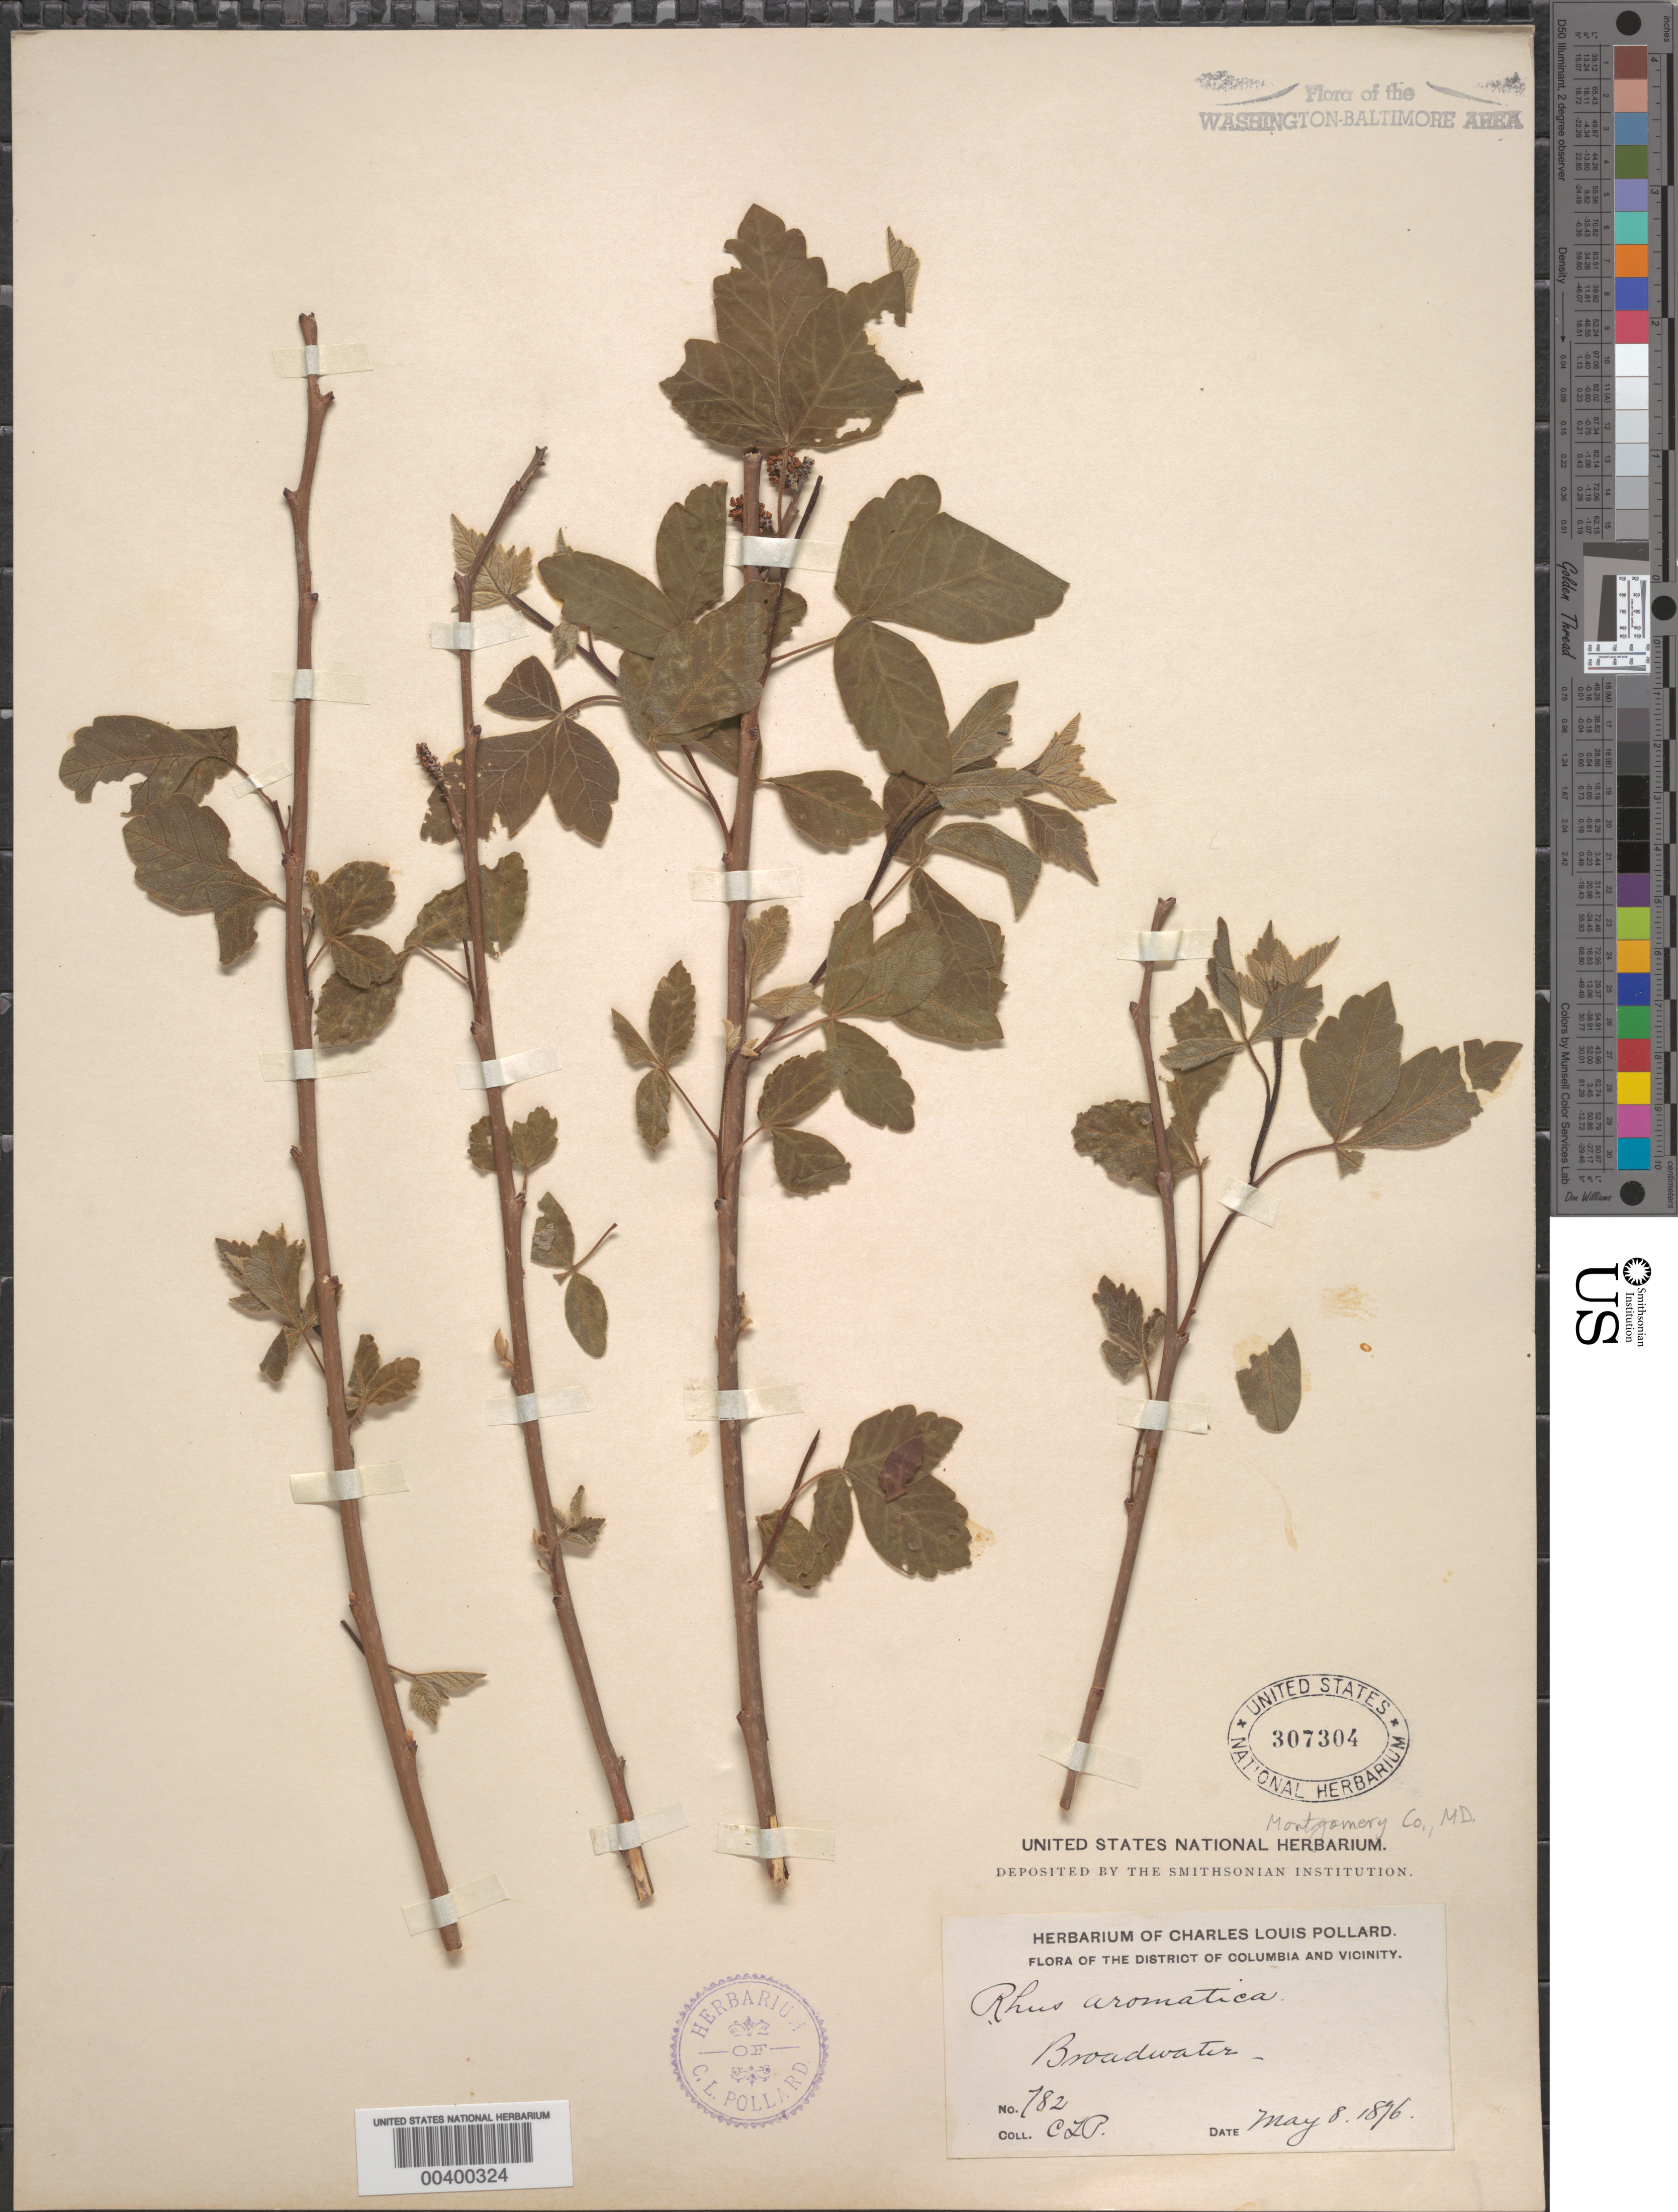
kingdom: Plantae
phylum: Tracheophyta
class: Magnoliopsida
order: Sapindales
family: Anacardiaceae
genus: Rhus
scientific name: Rhus aromatica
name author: Aiton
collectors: C. L. Pollard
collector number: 782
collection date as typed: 08 May 1896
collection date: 1896-05-08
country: United States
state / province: Maryland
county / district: Montgomery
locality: Widewater (Broadwater) C. & O. Canal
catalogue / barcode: US 307304